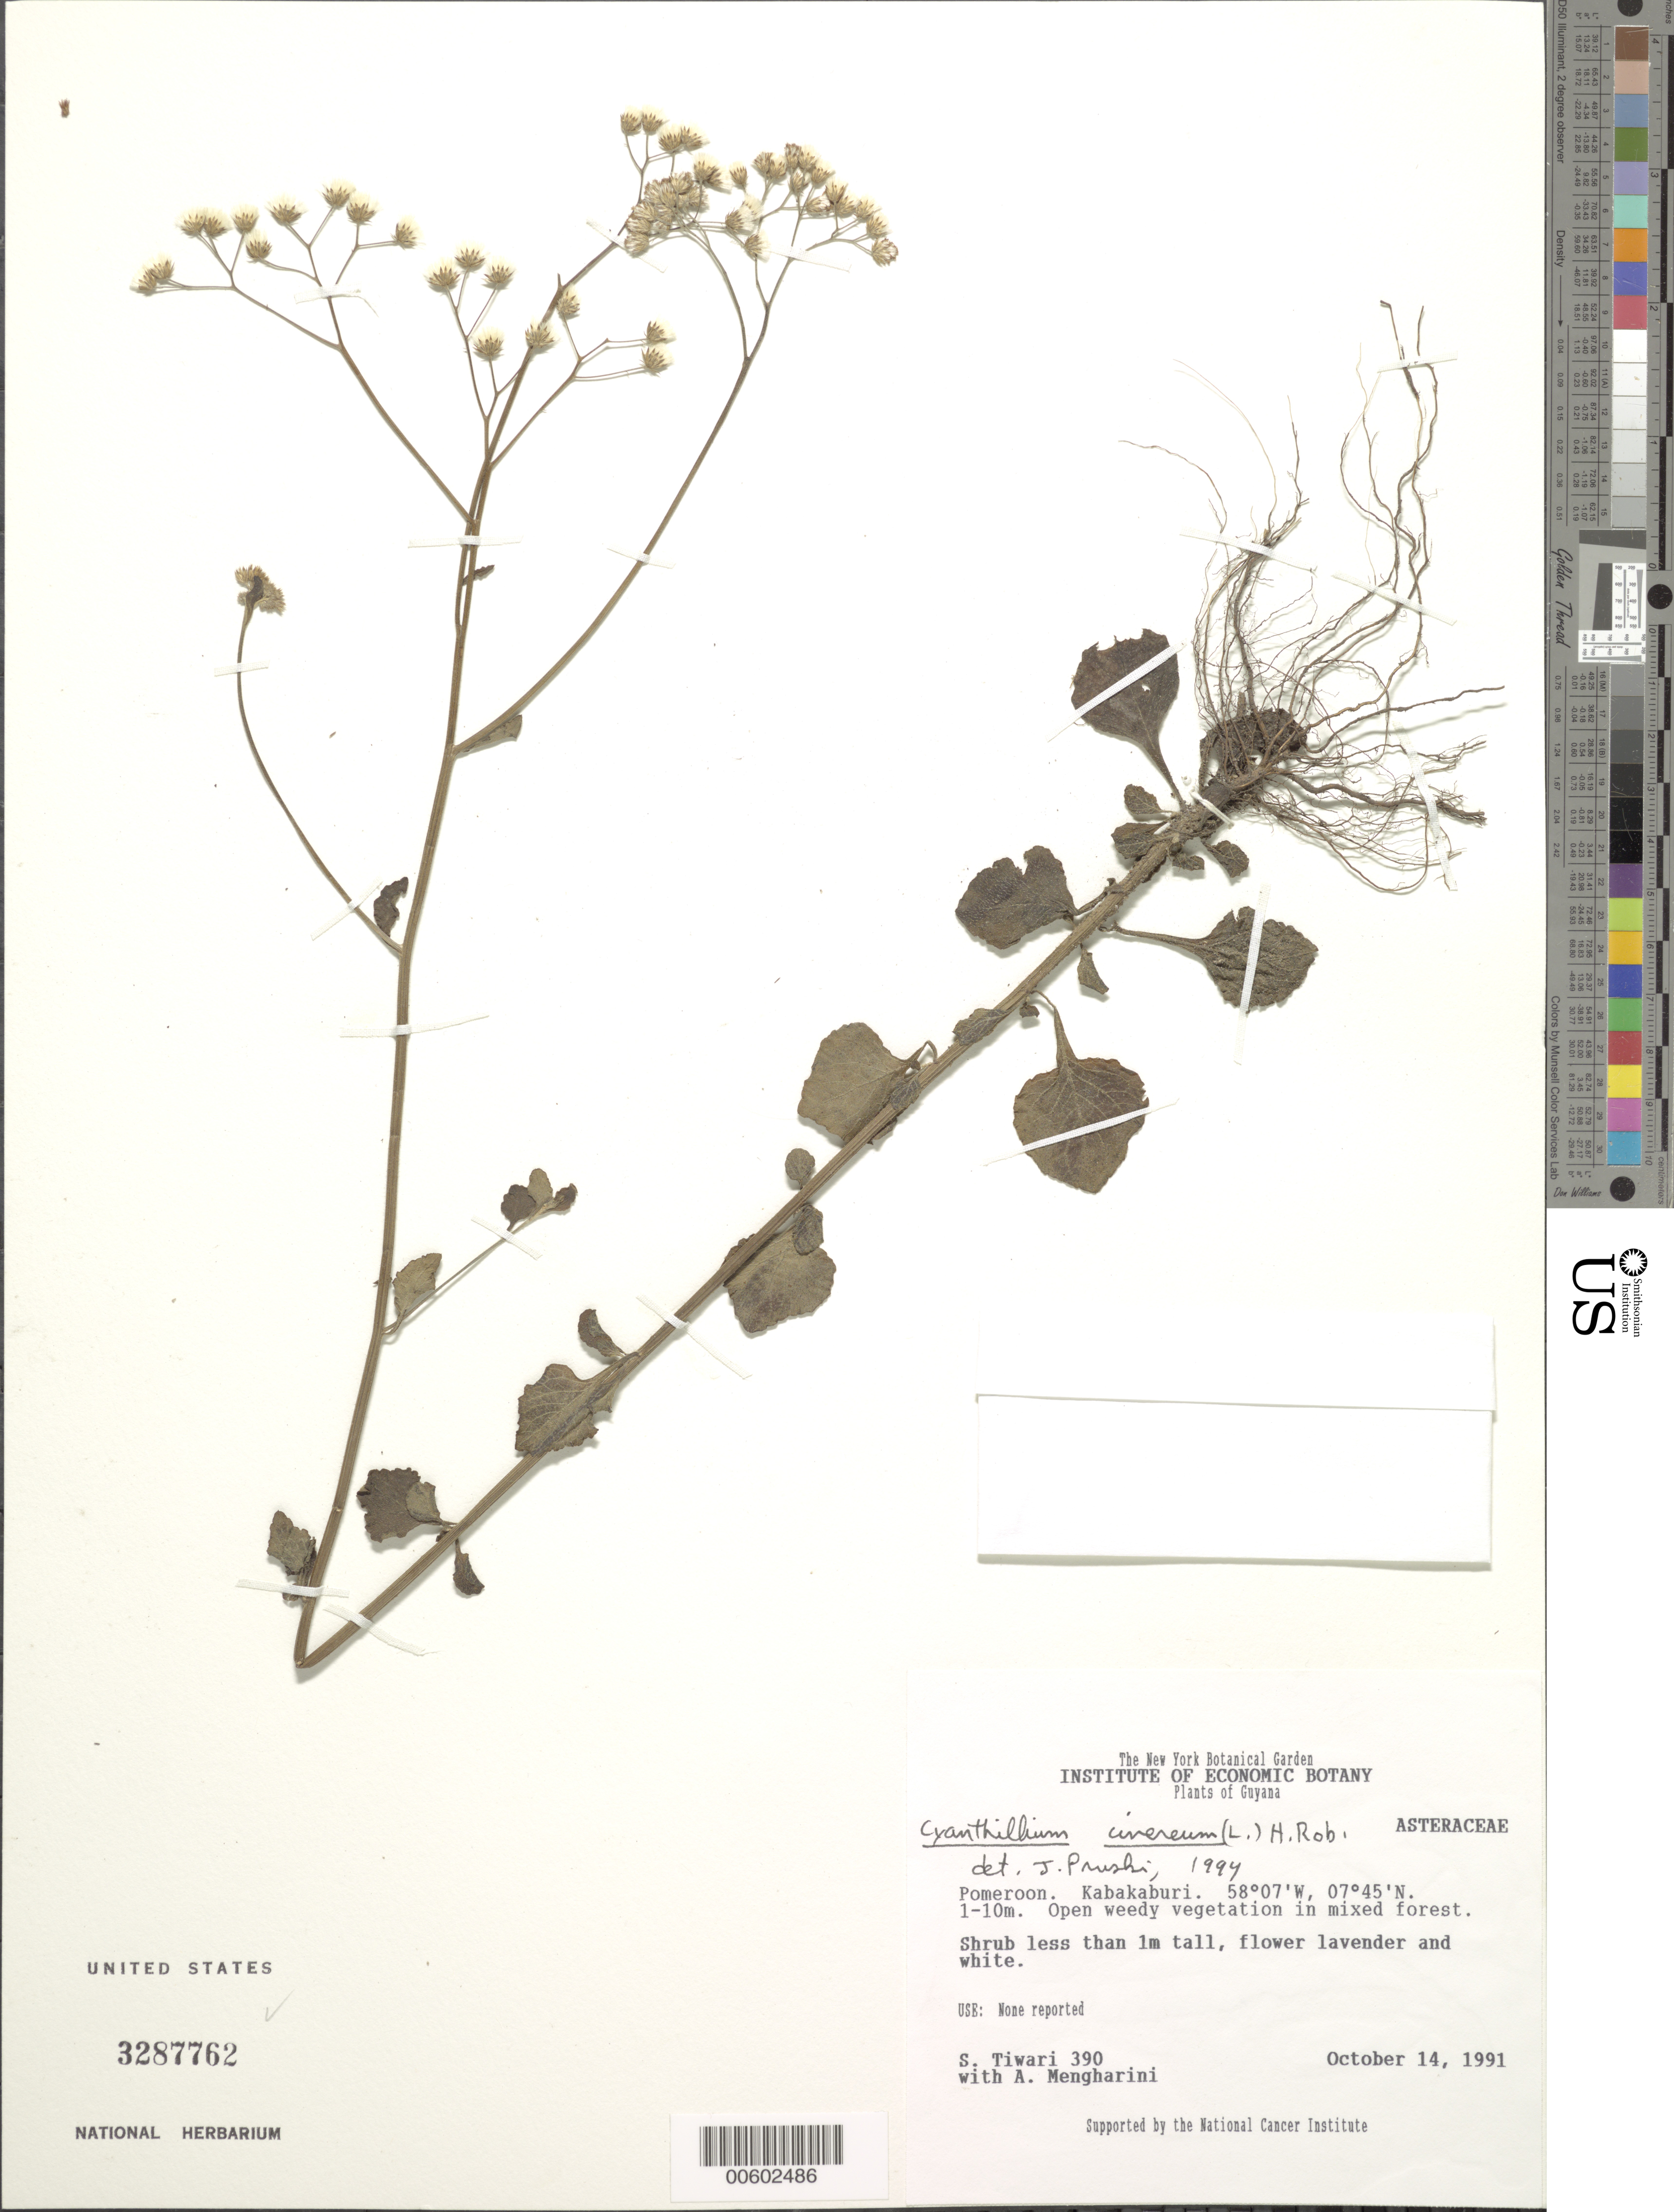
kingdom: Plantae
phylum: Tracheophyta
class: Magnoliopsida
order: Asterales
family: Asteraceae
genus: Cyanthillium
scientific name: Cyanthillium cinereum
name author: (L.) H. Rob.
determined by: Pruski, J. F.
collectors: S. Tiwari & A. Mengharini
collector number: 390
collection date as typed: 14-Oct-91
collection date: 1991-10-14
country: Guyana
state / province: Pomeroon-Supenaam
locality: Kabakaburi, Pomeroon Dist.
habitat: Open weedy vegetation in mixed forest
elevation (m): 1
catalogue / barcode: US 3287762